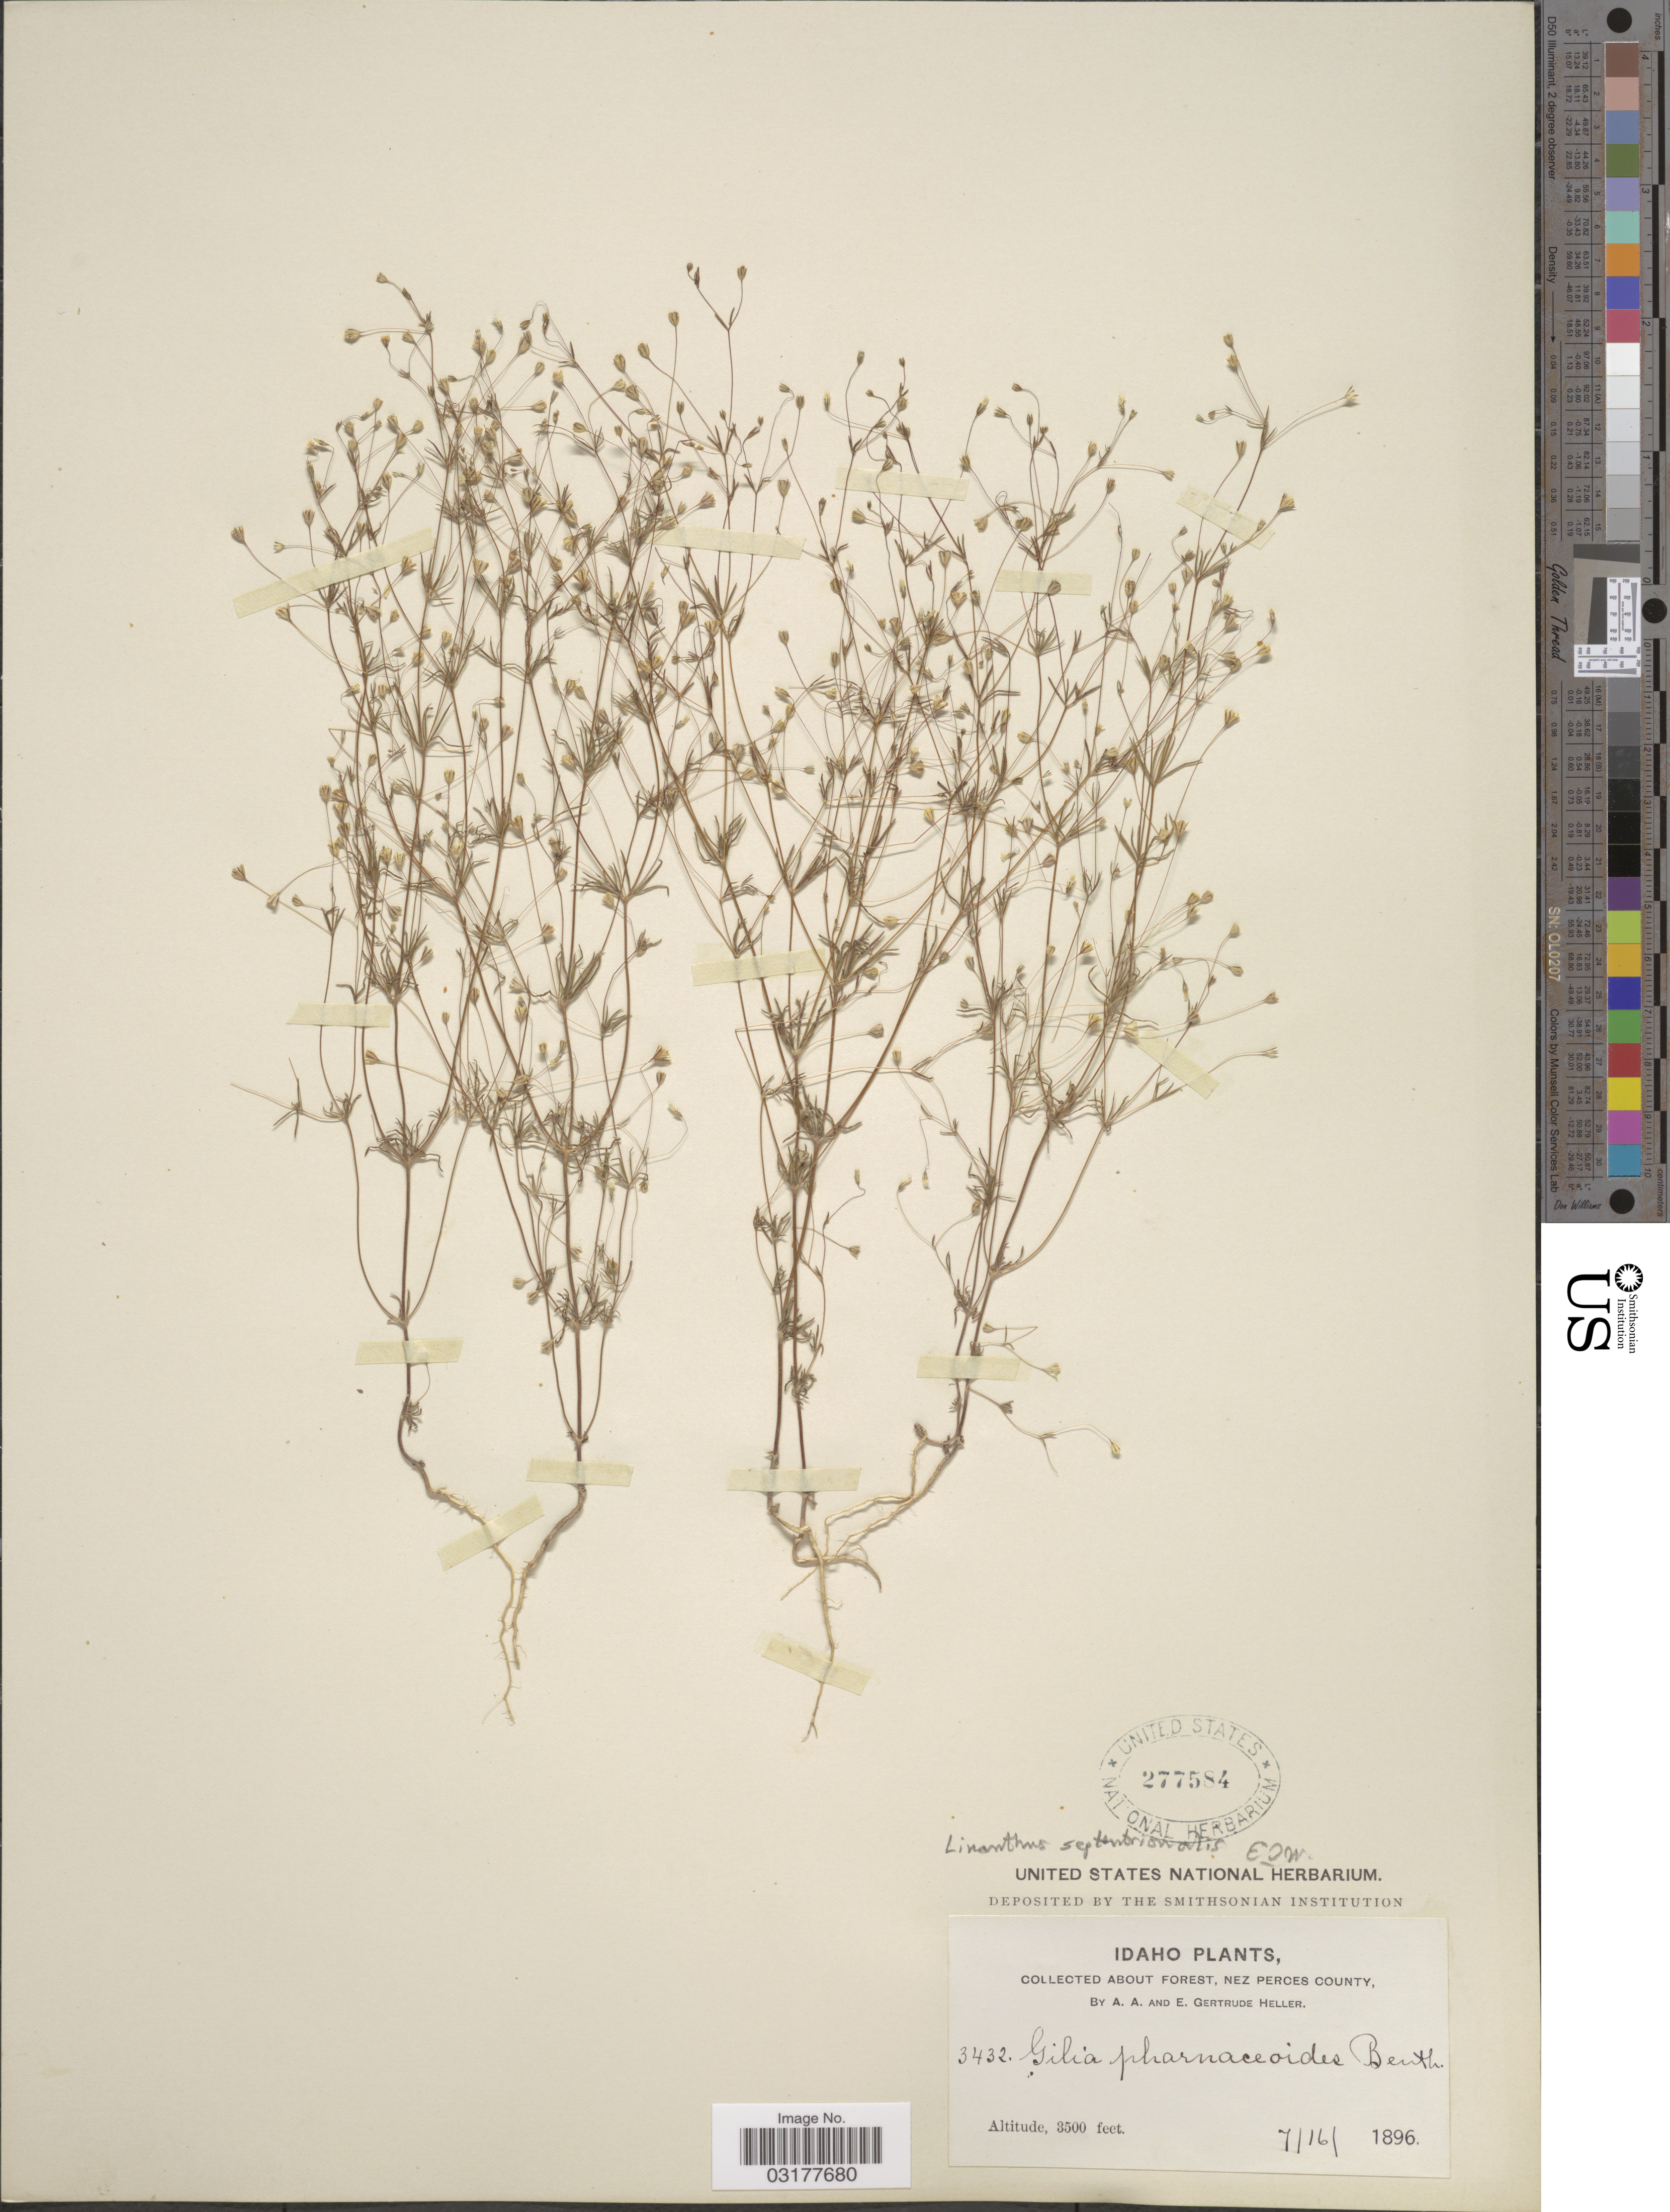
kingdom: Plantae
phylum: Tracheophyta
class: Magnoliopsida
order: Ericales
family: Polemoniaceae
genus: Leptosiphon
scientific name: Leptosiphon septentrionalis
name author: (H. Mason) J.M. Porter & L.A. Johnson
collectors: A. A. Heller & E. G. Heller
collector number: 3432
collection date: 1896-07-16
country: United States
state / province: Idaho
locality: About Forest, Nez Perces County.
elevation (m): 1067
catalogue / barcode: US 277584